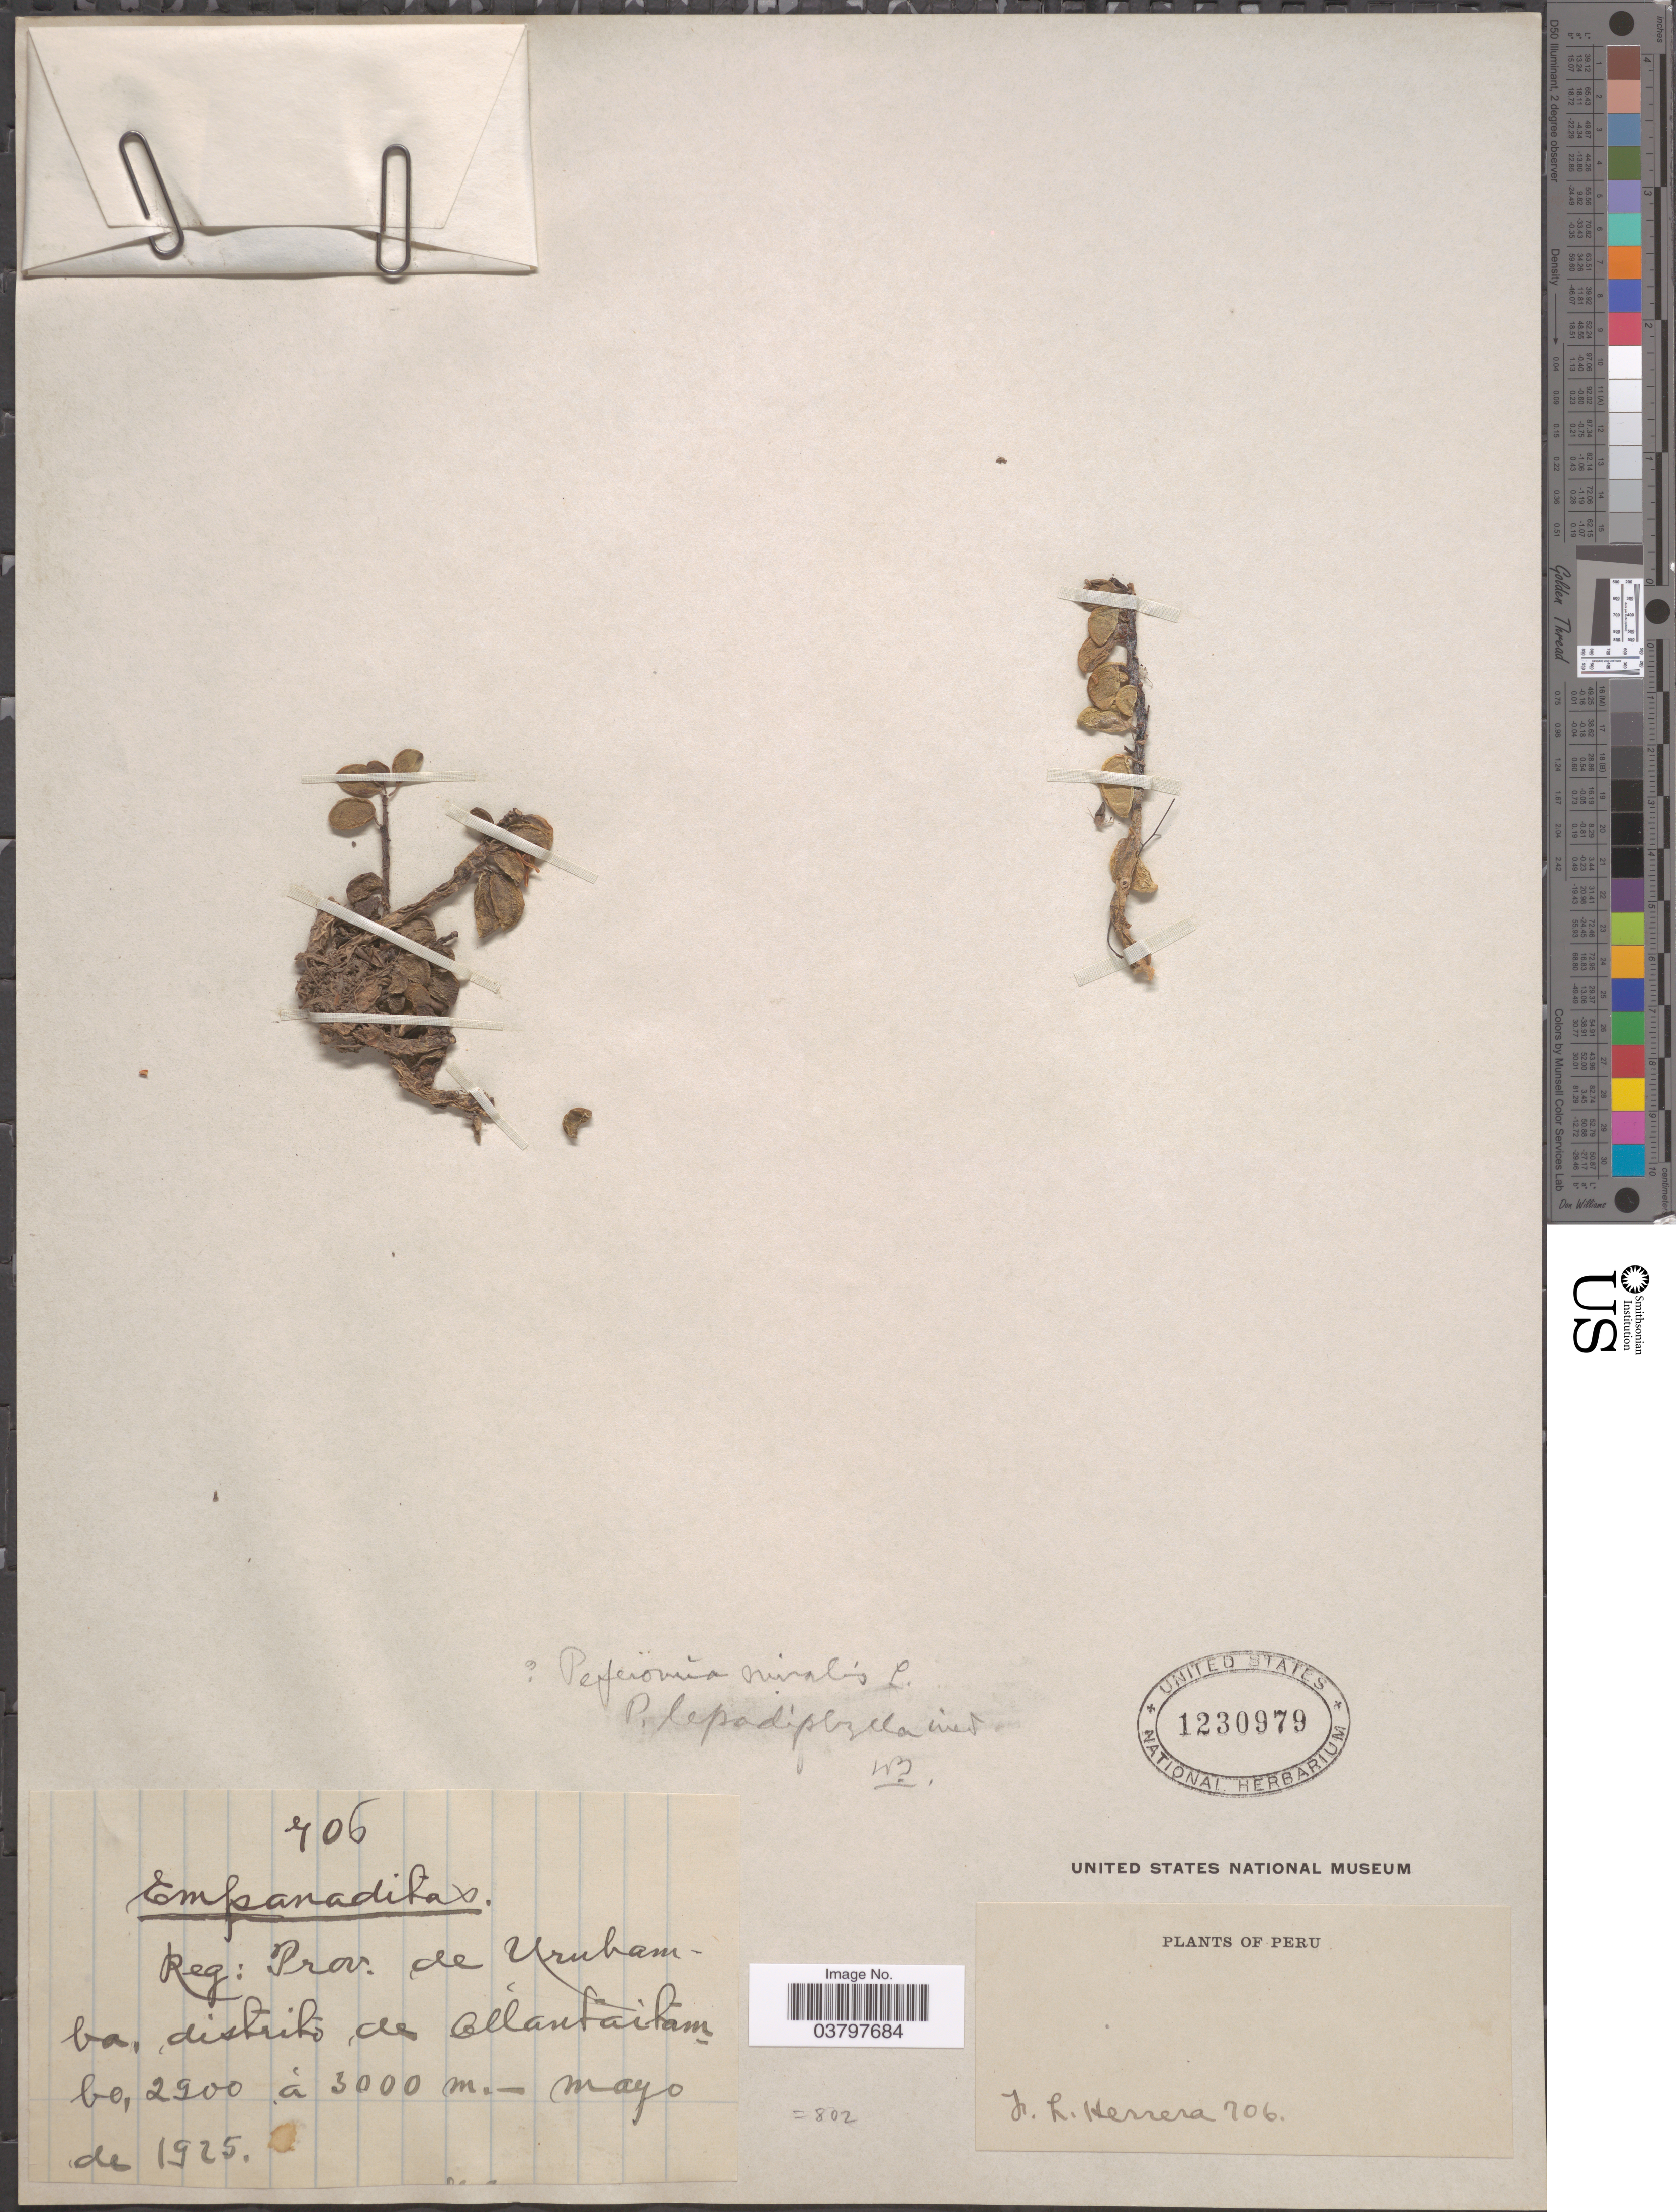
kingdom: Plantae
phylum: Tracheophyta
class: Magnoliopsida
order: Piperales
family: Piperaceae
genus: Peperomia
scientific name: Peperomia lepadiphylla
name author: Trel.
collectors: J. L. Herrera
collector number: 706*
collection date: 1925-05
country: Peru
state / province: Cusco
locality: Distrito de Ollantaitambo, Prov. de Urubamba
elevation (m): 3000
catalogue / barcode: US 1230979